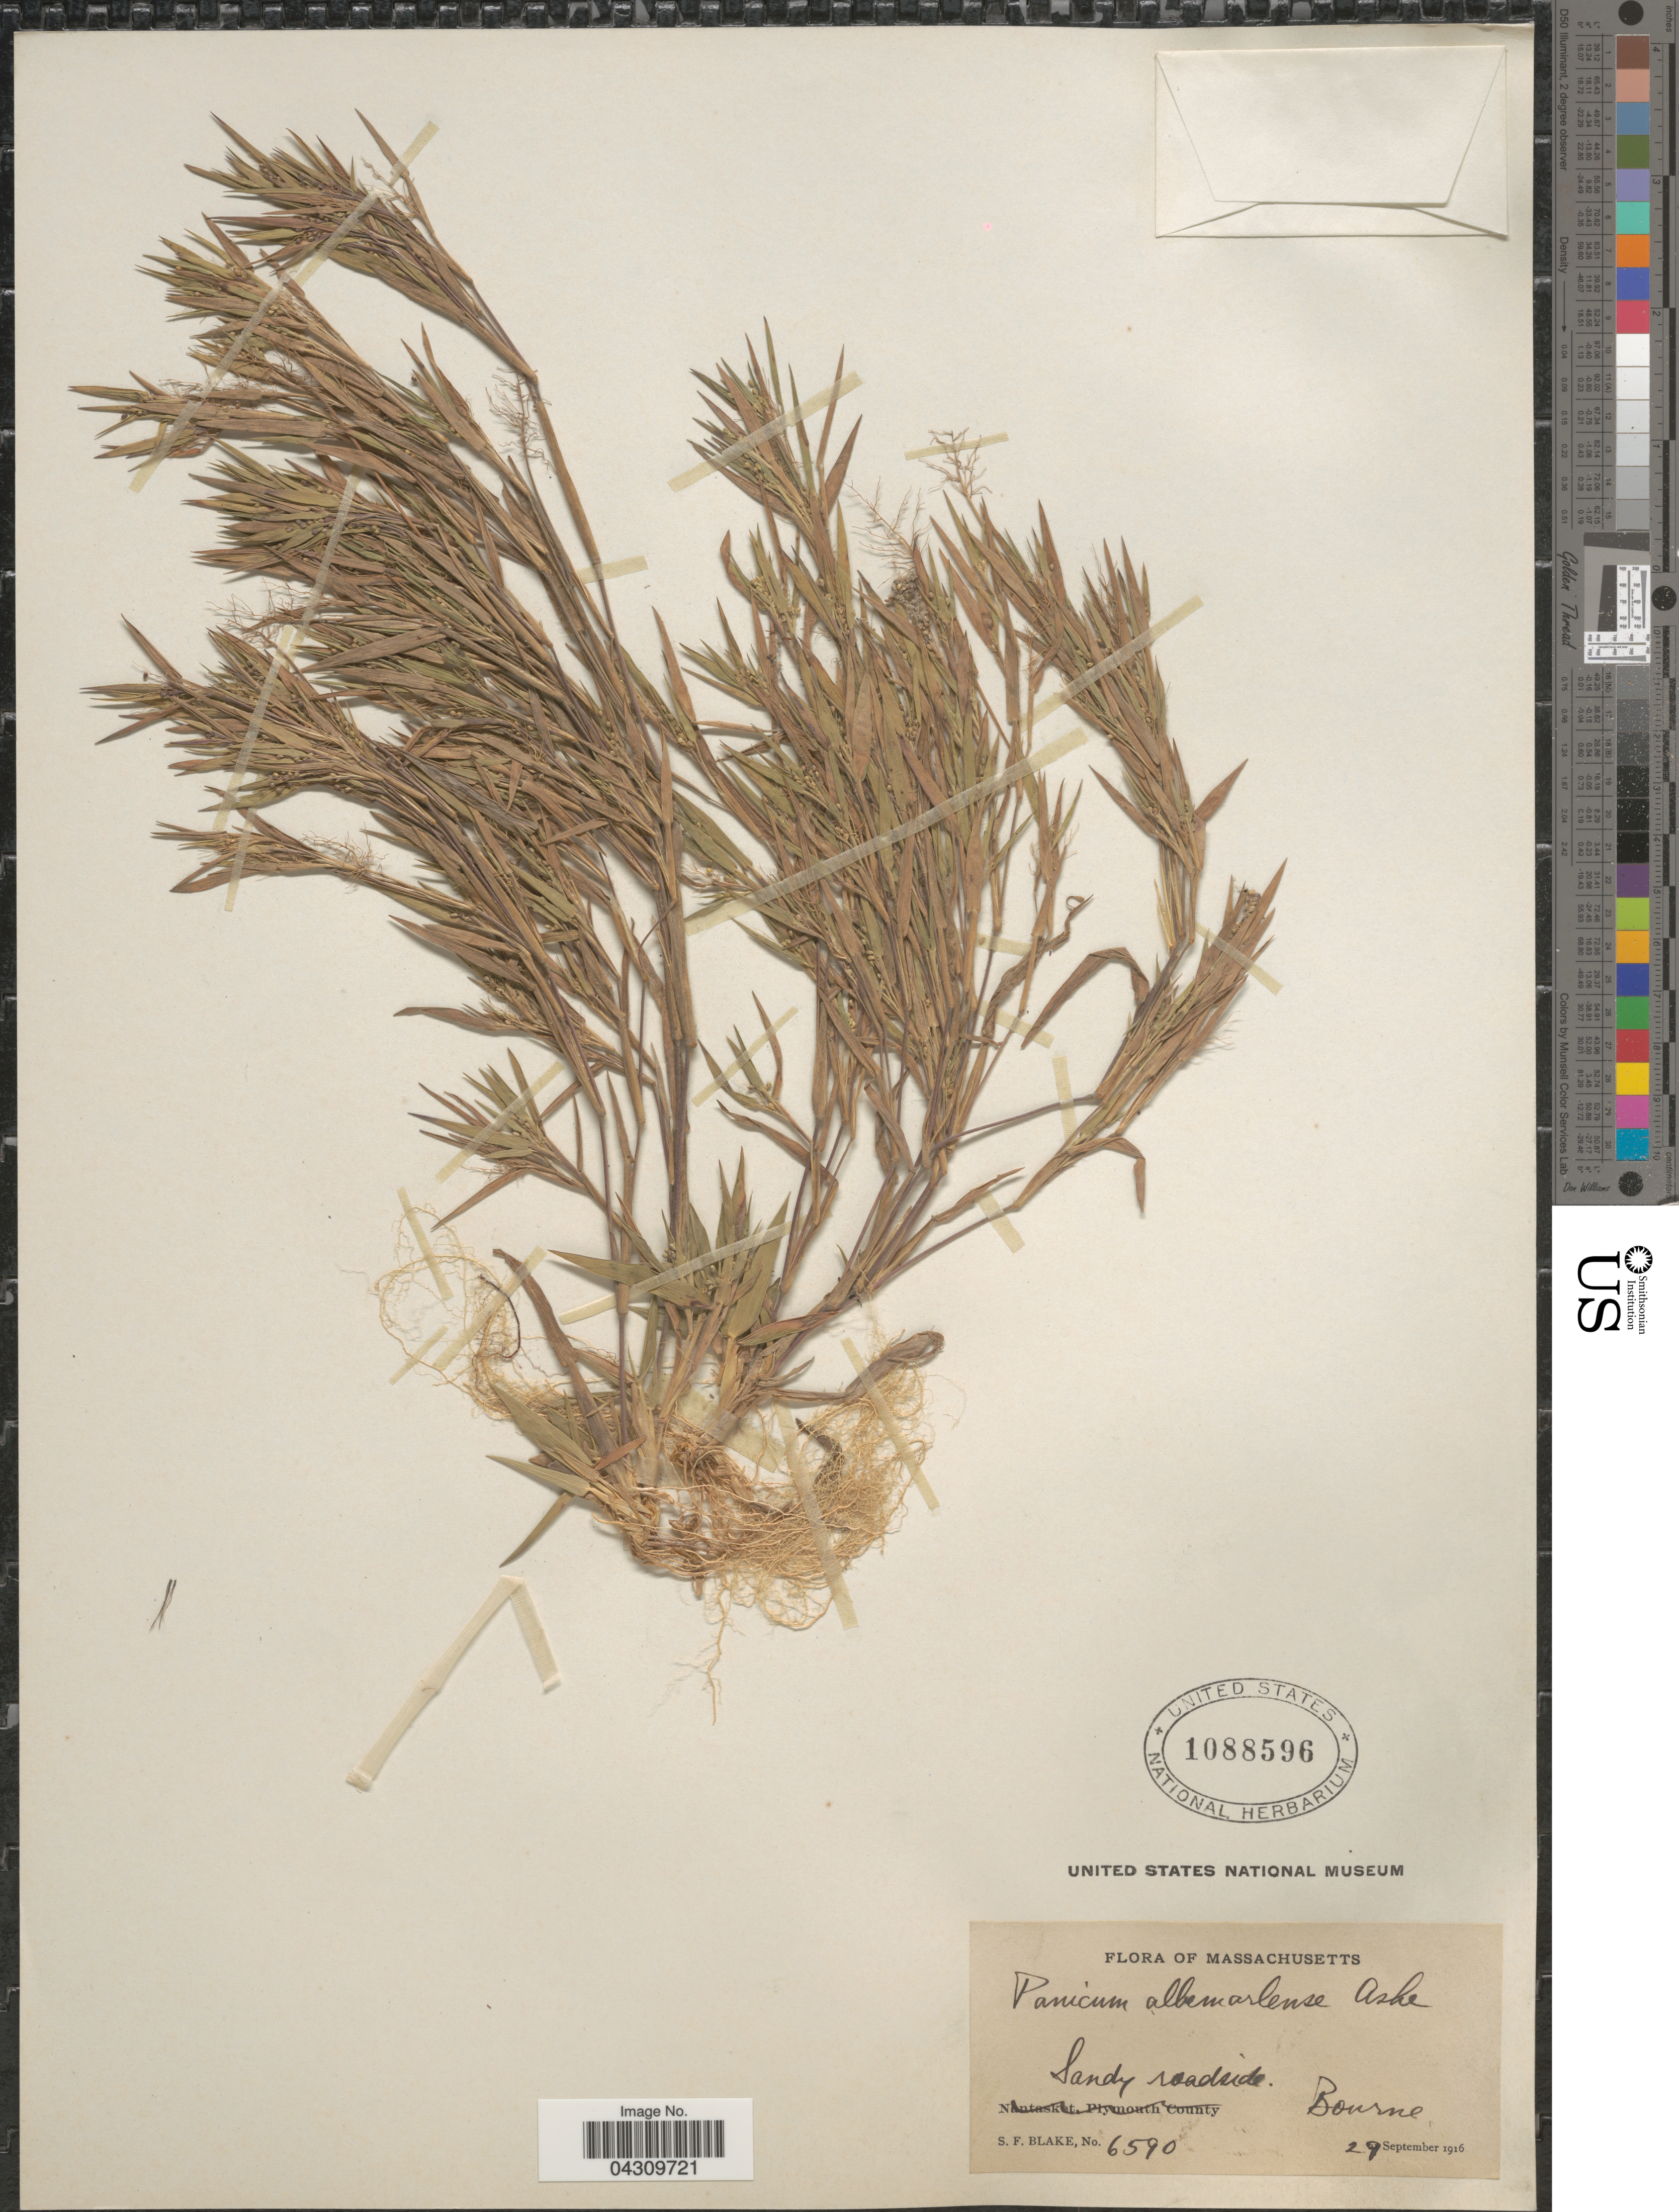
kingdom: Plantae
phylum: Tracheophyta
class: Liliopsida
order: Poales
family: Poaceae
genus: Dichanthelium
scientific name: Dichanthelium acuminatum var. acuminatum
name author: (Sw.) Gould & C.A. Clark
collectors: S. Blake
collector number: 6590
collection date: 1916-09-29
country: United States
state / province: Massachusetts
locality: Sandy roadside. Bourne.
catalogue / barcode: US 1088596